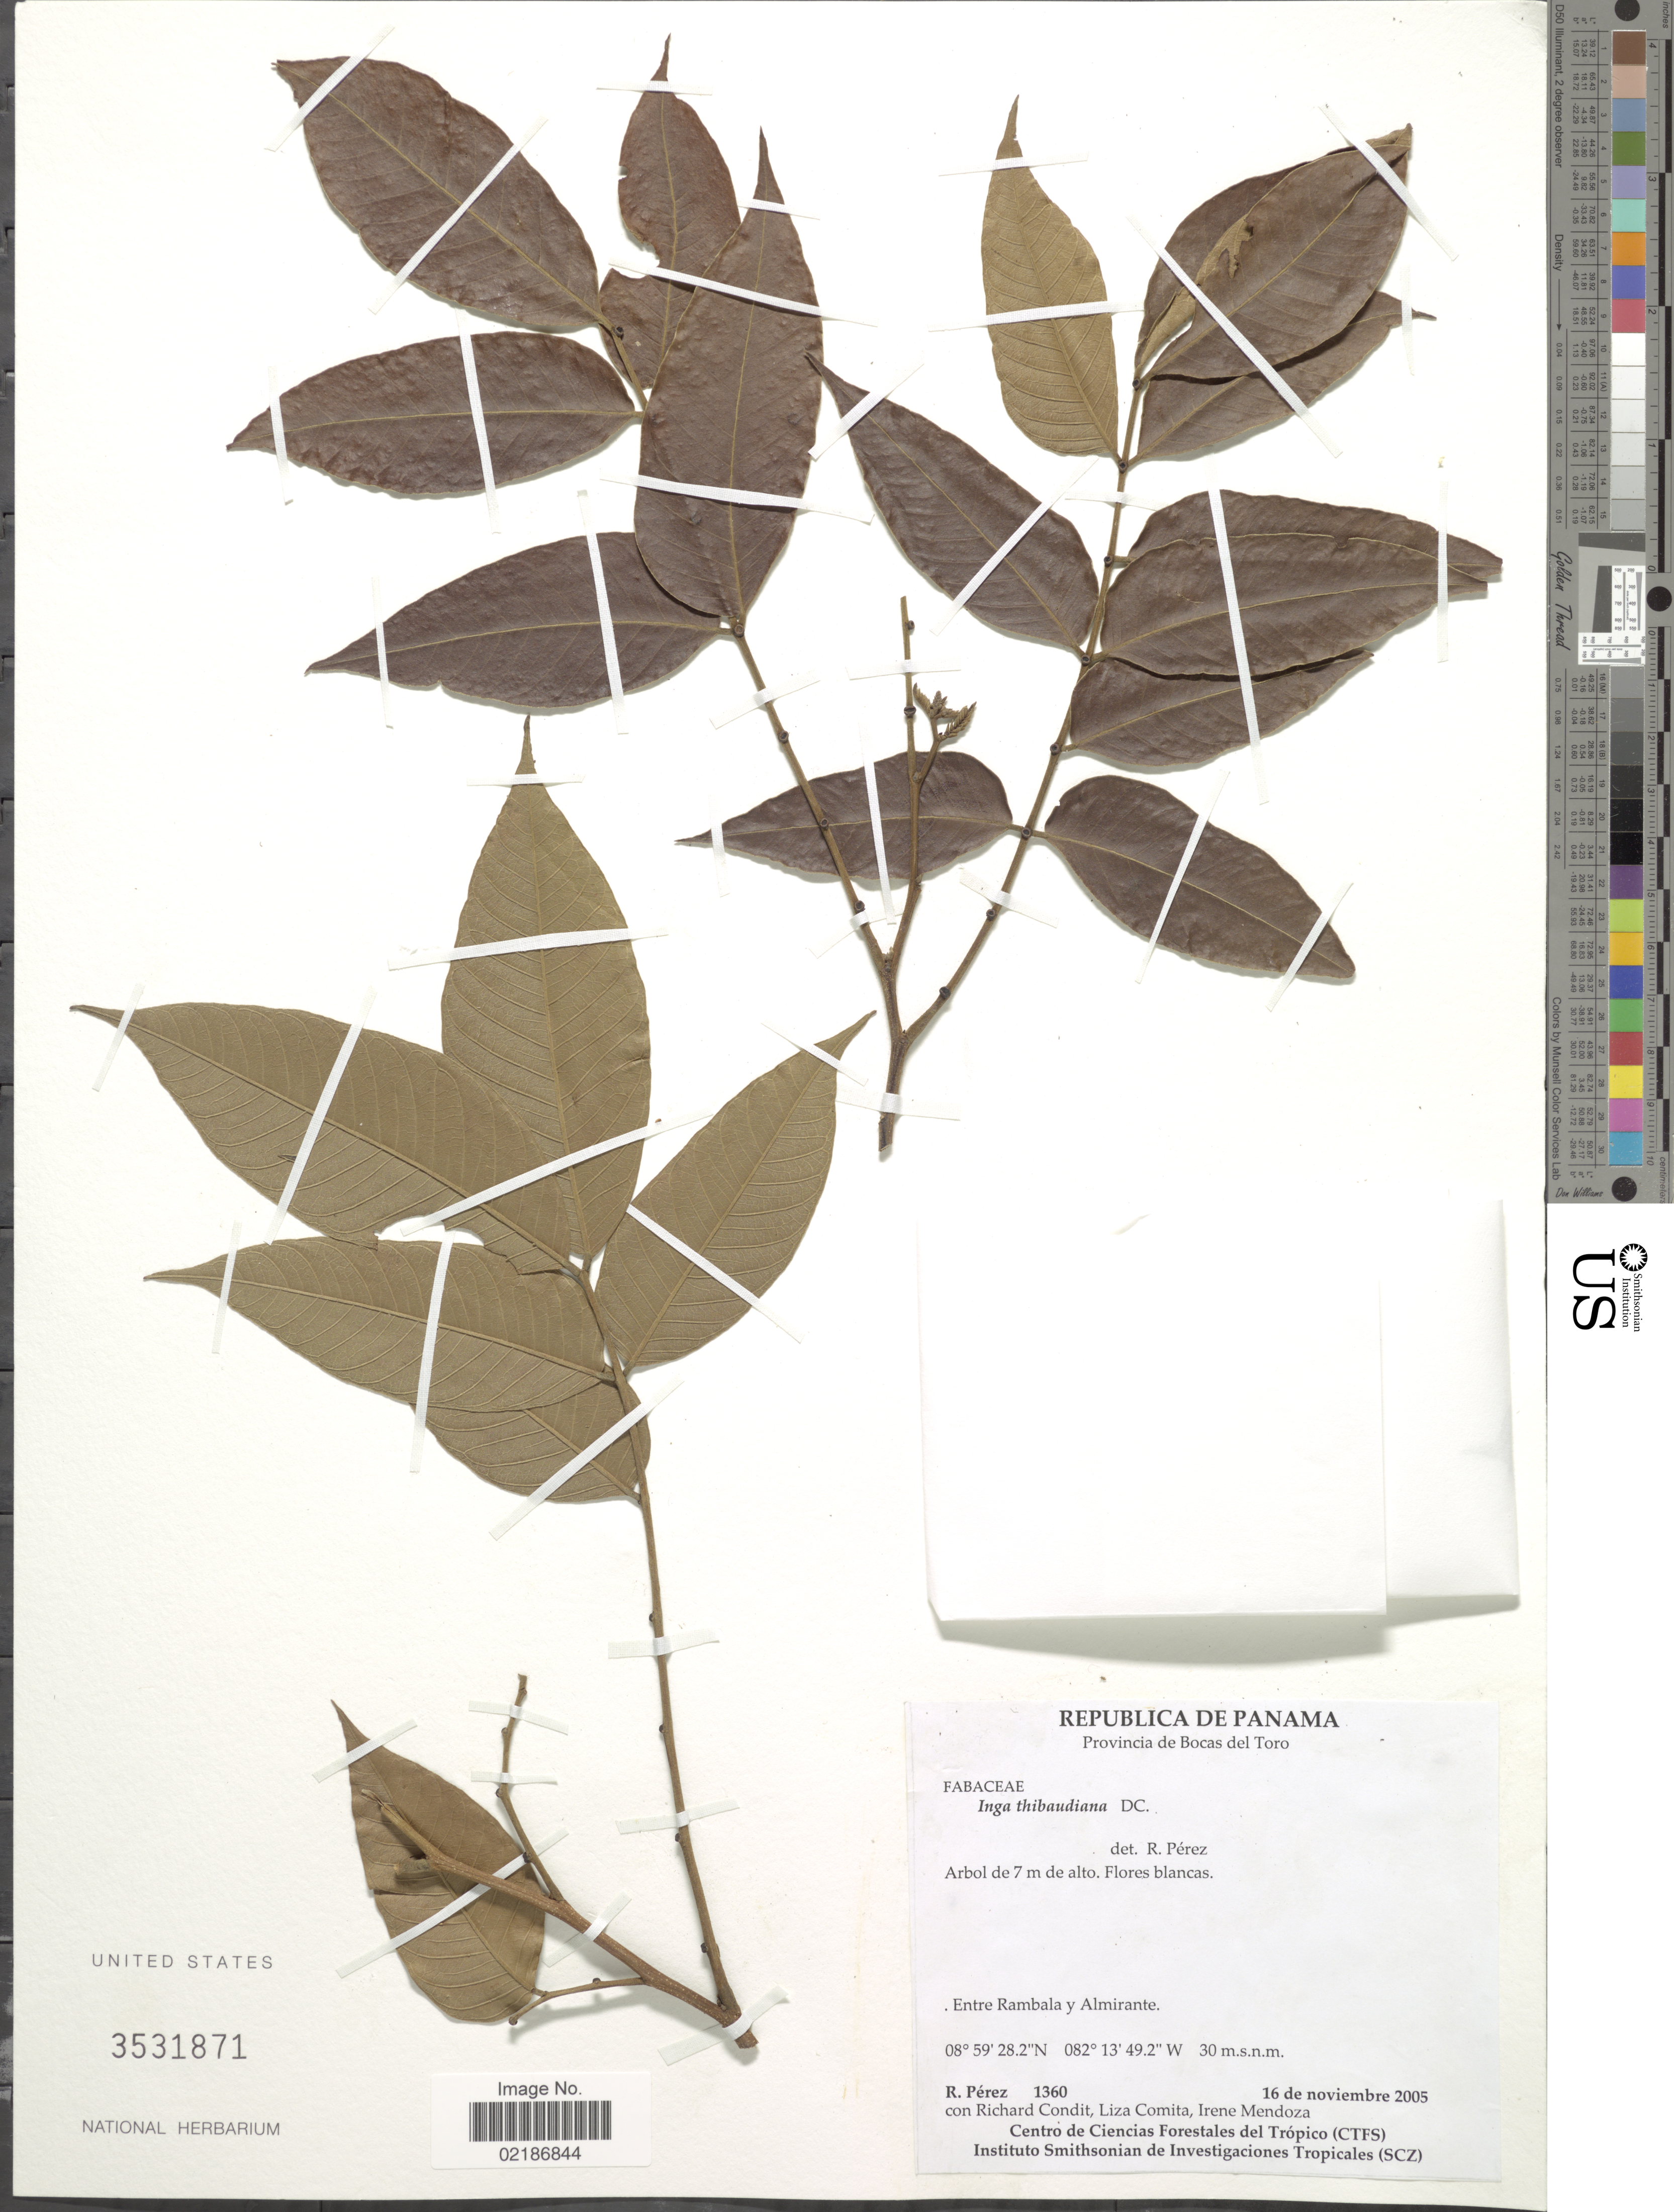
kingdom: Plantae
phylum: Tracheophyta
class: Magnoliopsida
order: Fabales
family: Fabaceae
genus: Inga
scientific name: Inga thibaudiana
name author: DC.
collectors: R. Perez, R. Condit, L. Comita & I. Mendoza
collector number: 1360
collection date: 2005-11-16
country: Panama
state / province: Bocas del Toro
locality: Entre Rambala y Almirante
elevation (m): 30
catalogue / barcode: US 3531871